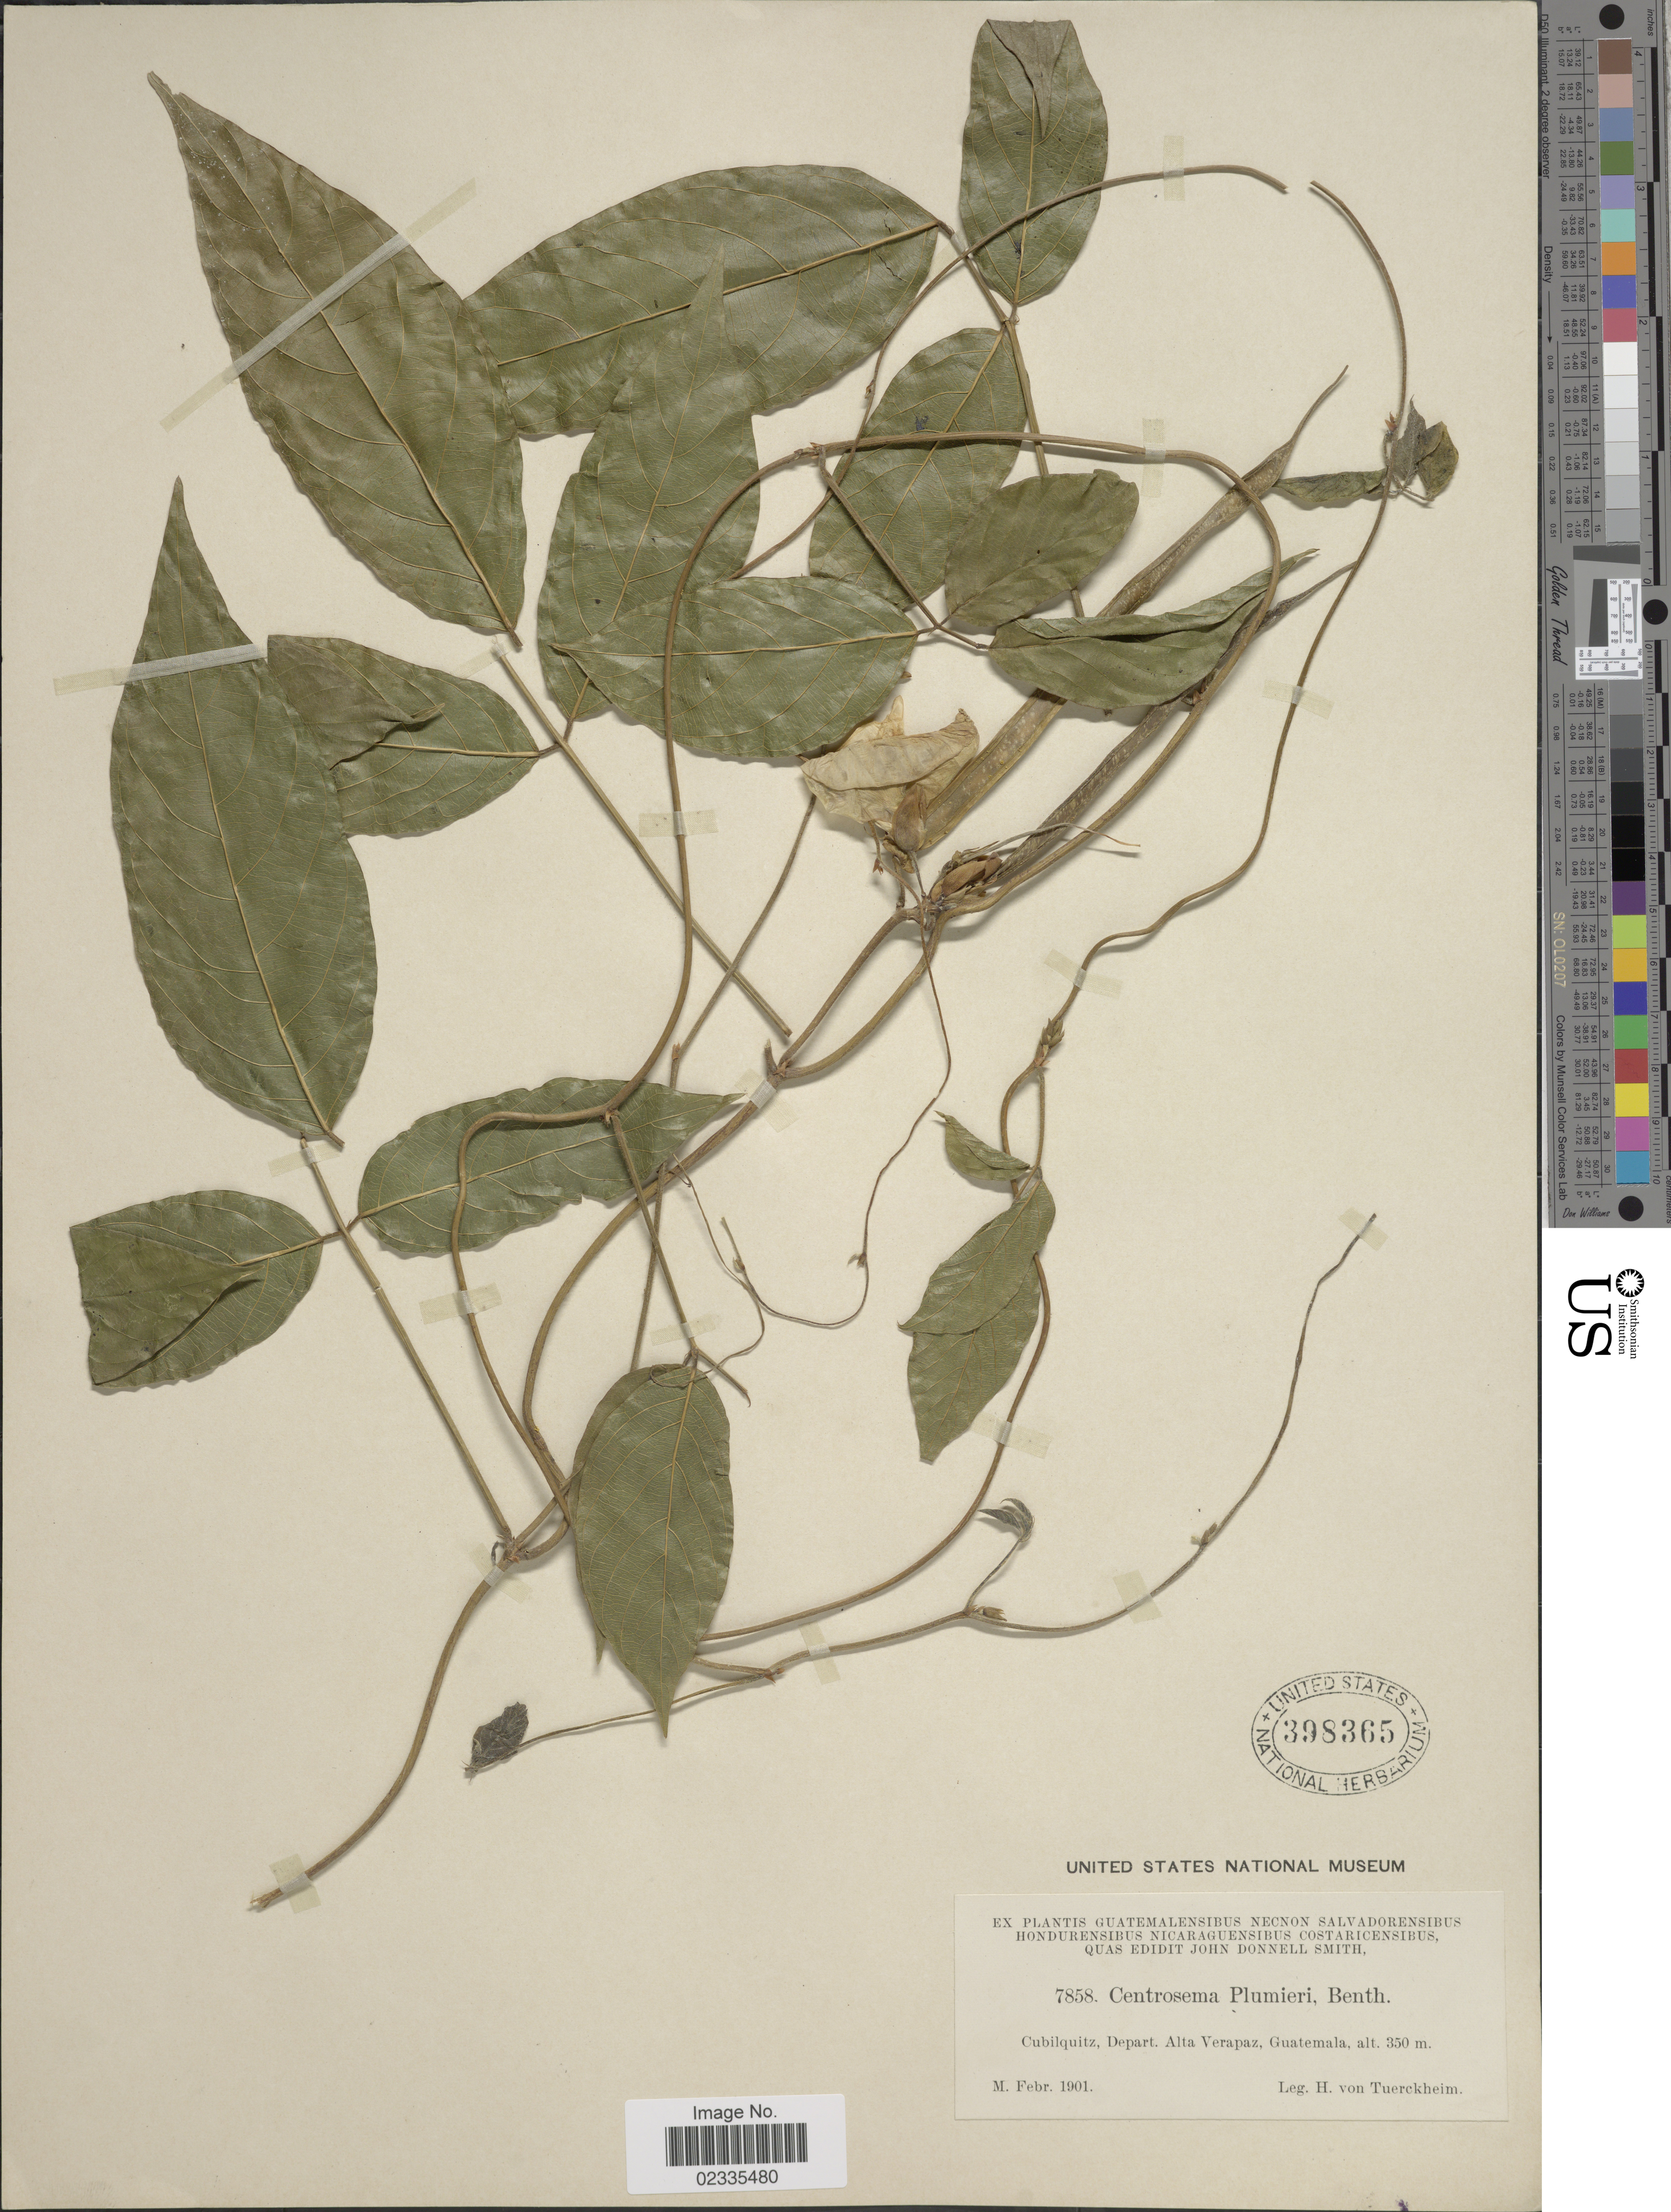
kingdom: Plantae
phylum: Tracheophyta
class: Magnoliopsida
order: Fabales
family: Fabaceae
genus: Centrosema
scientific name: Centrosema pubescens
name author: Benth.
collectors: H. von Türckheim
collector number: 7858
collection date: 1901-02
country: Guatemala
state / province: Alta Verapaz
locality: Cubilquitz, Depart. Alta Verapaz.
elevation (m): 350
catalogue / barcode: US 398365